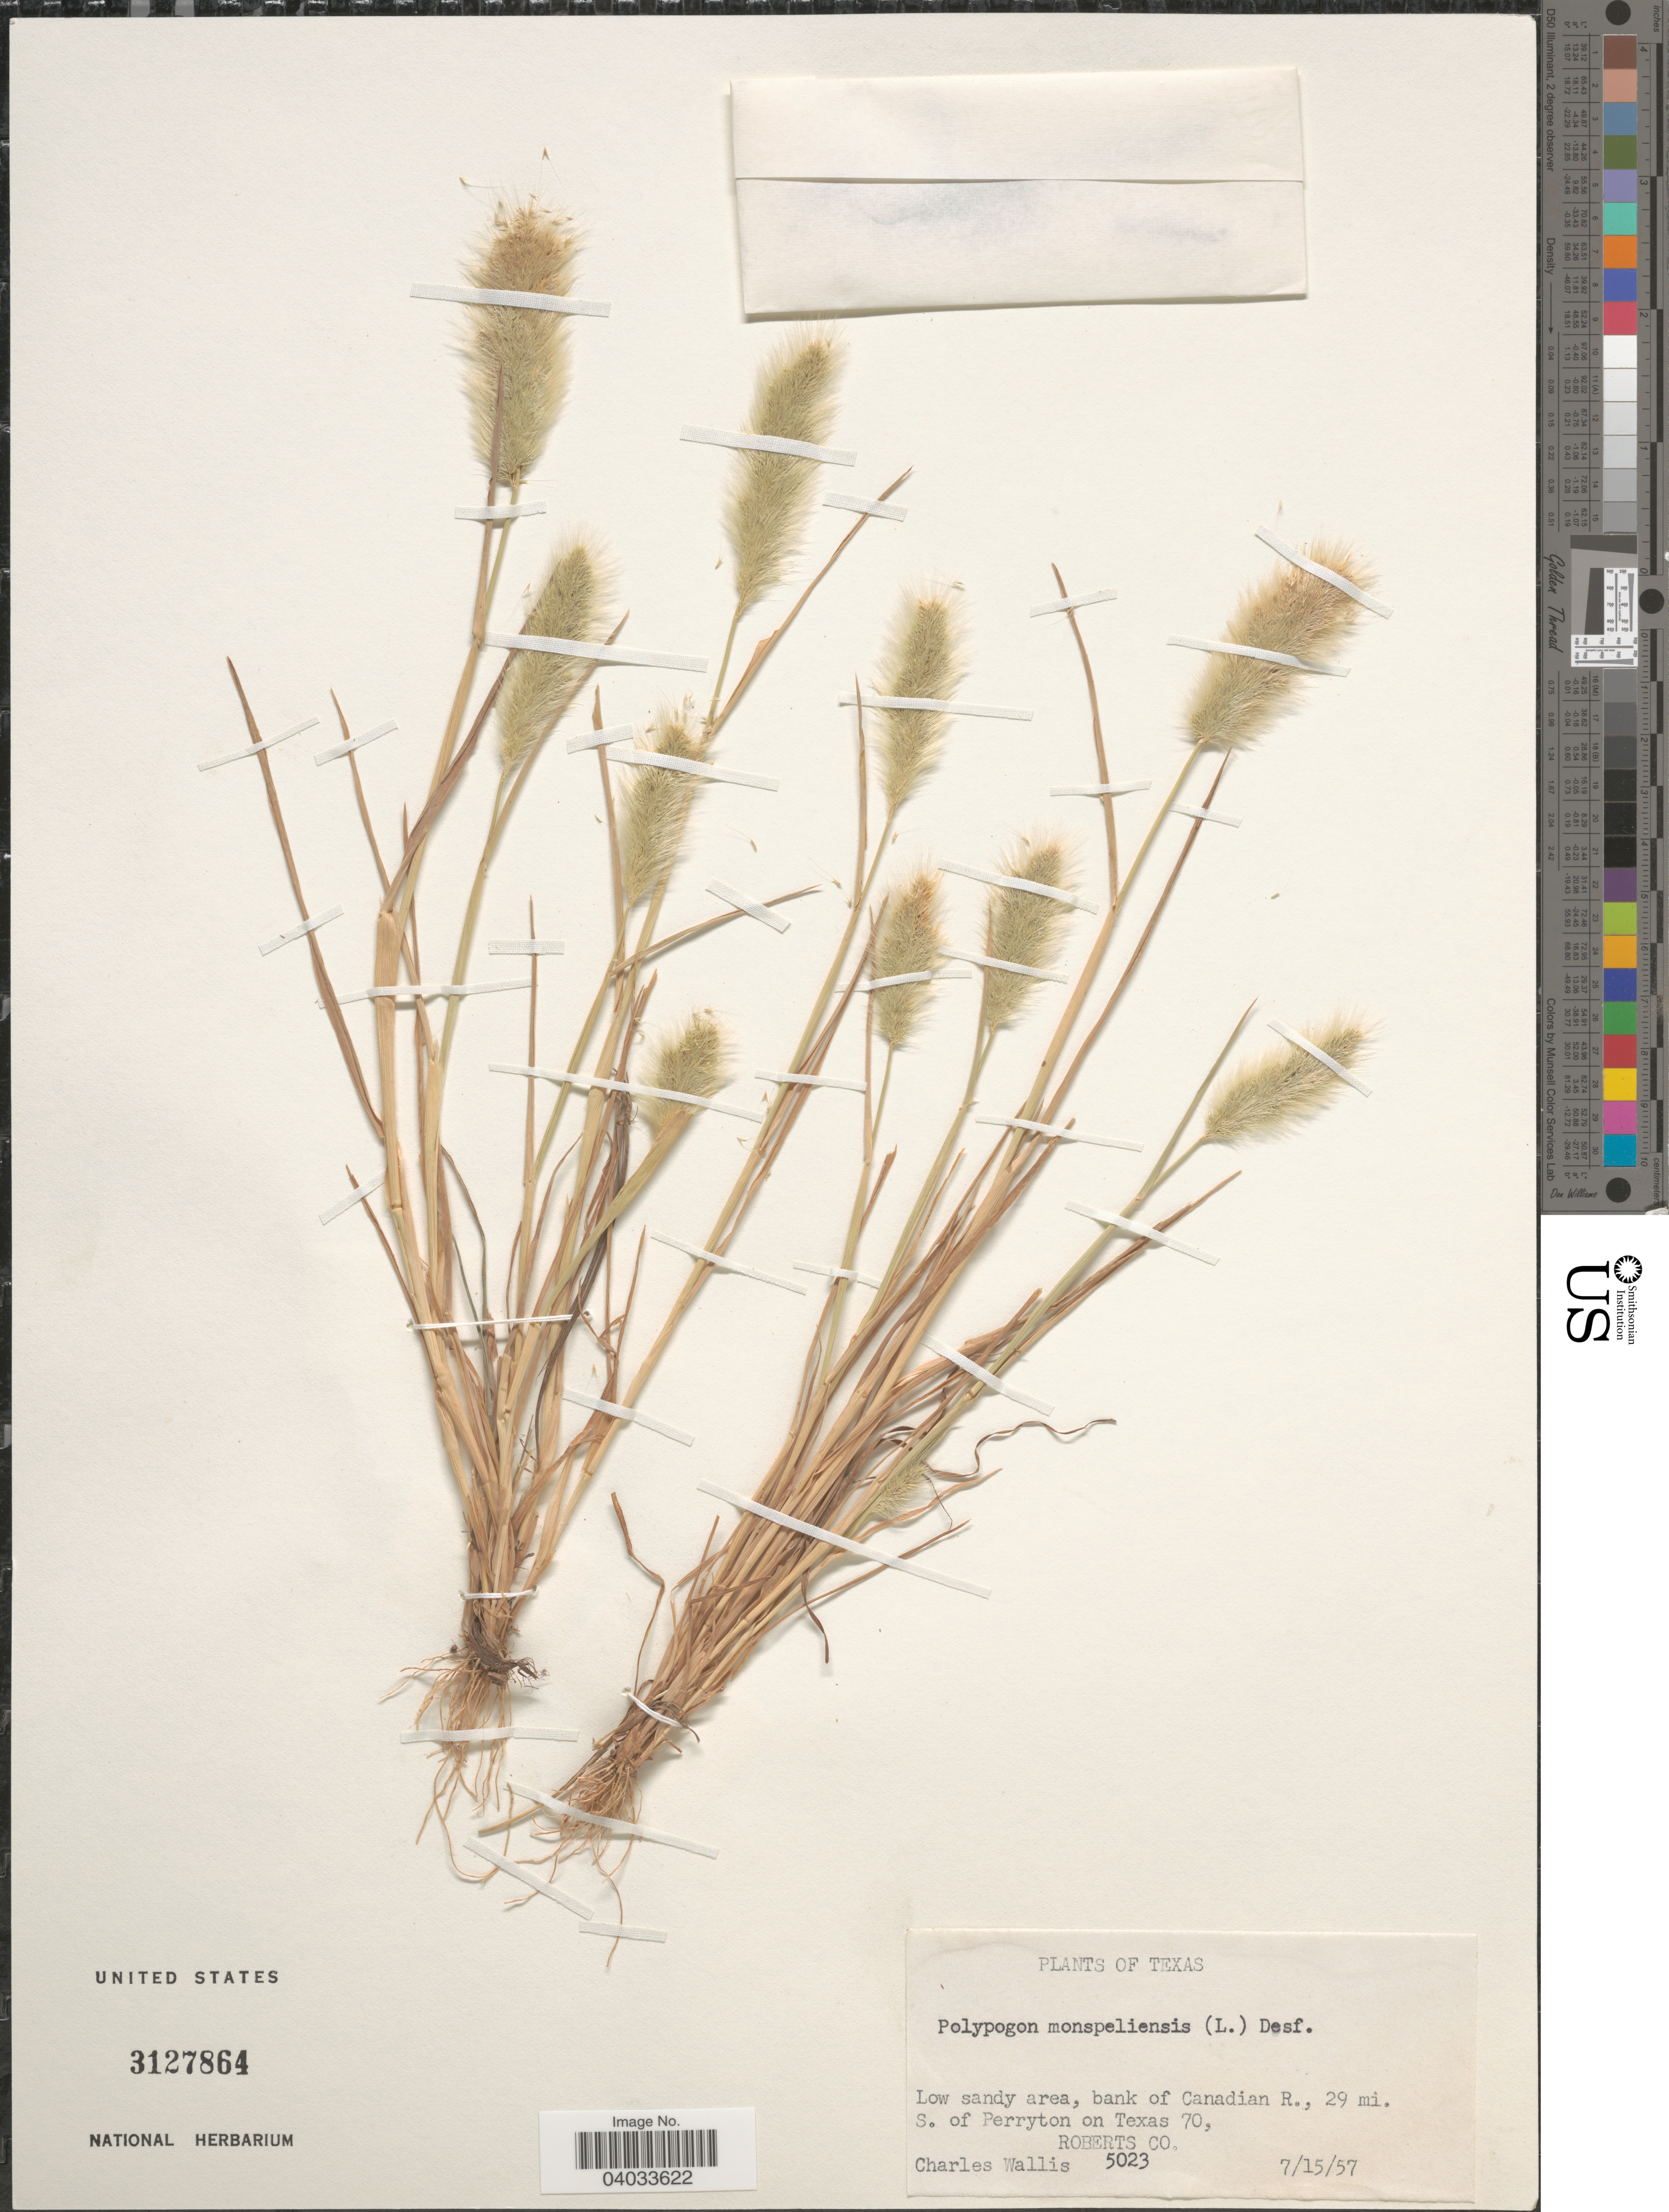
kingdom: Plantae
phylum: Tracheophyta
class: Liliopsida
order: Poales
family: Poaceae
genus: Polypogon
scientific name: Polypogon monspeliensis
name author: (L.) Desf.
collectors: C. Wallis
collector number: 5023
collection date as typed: Transcribed d/m/y: 15/7/57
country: United States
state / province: Texas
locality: Low sandy area, bank of Canadian R., 29 mi. S. of Perryton on Texas 70, Roberts Co.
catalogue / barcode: US 3127864